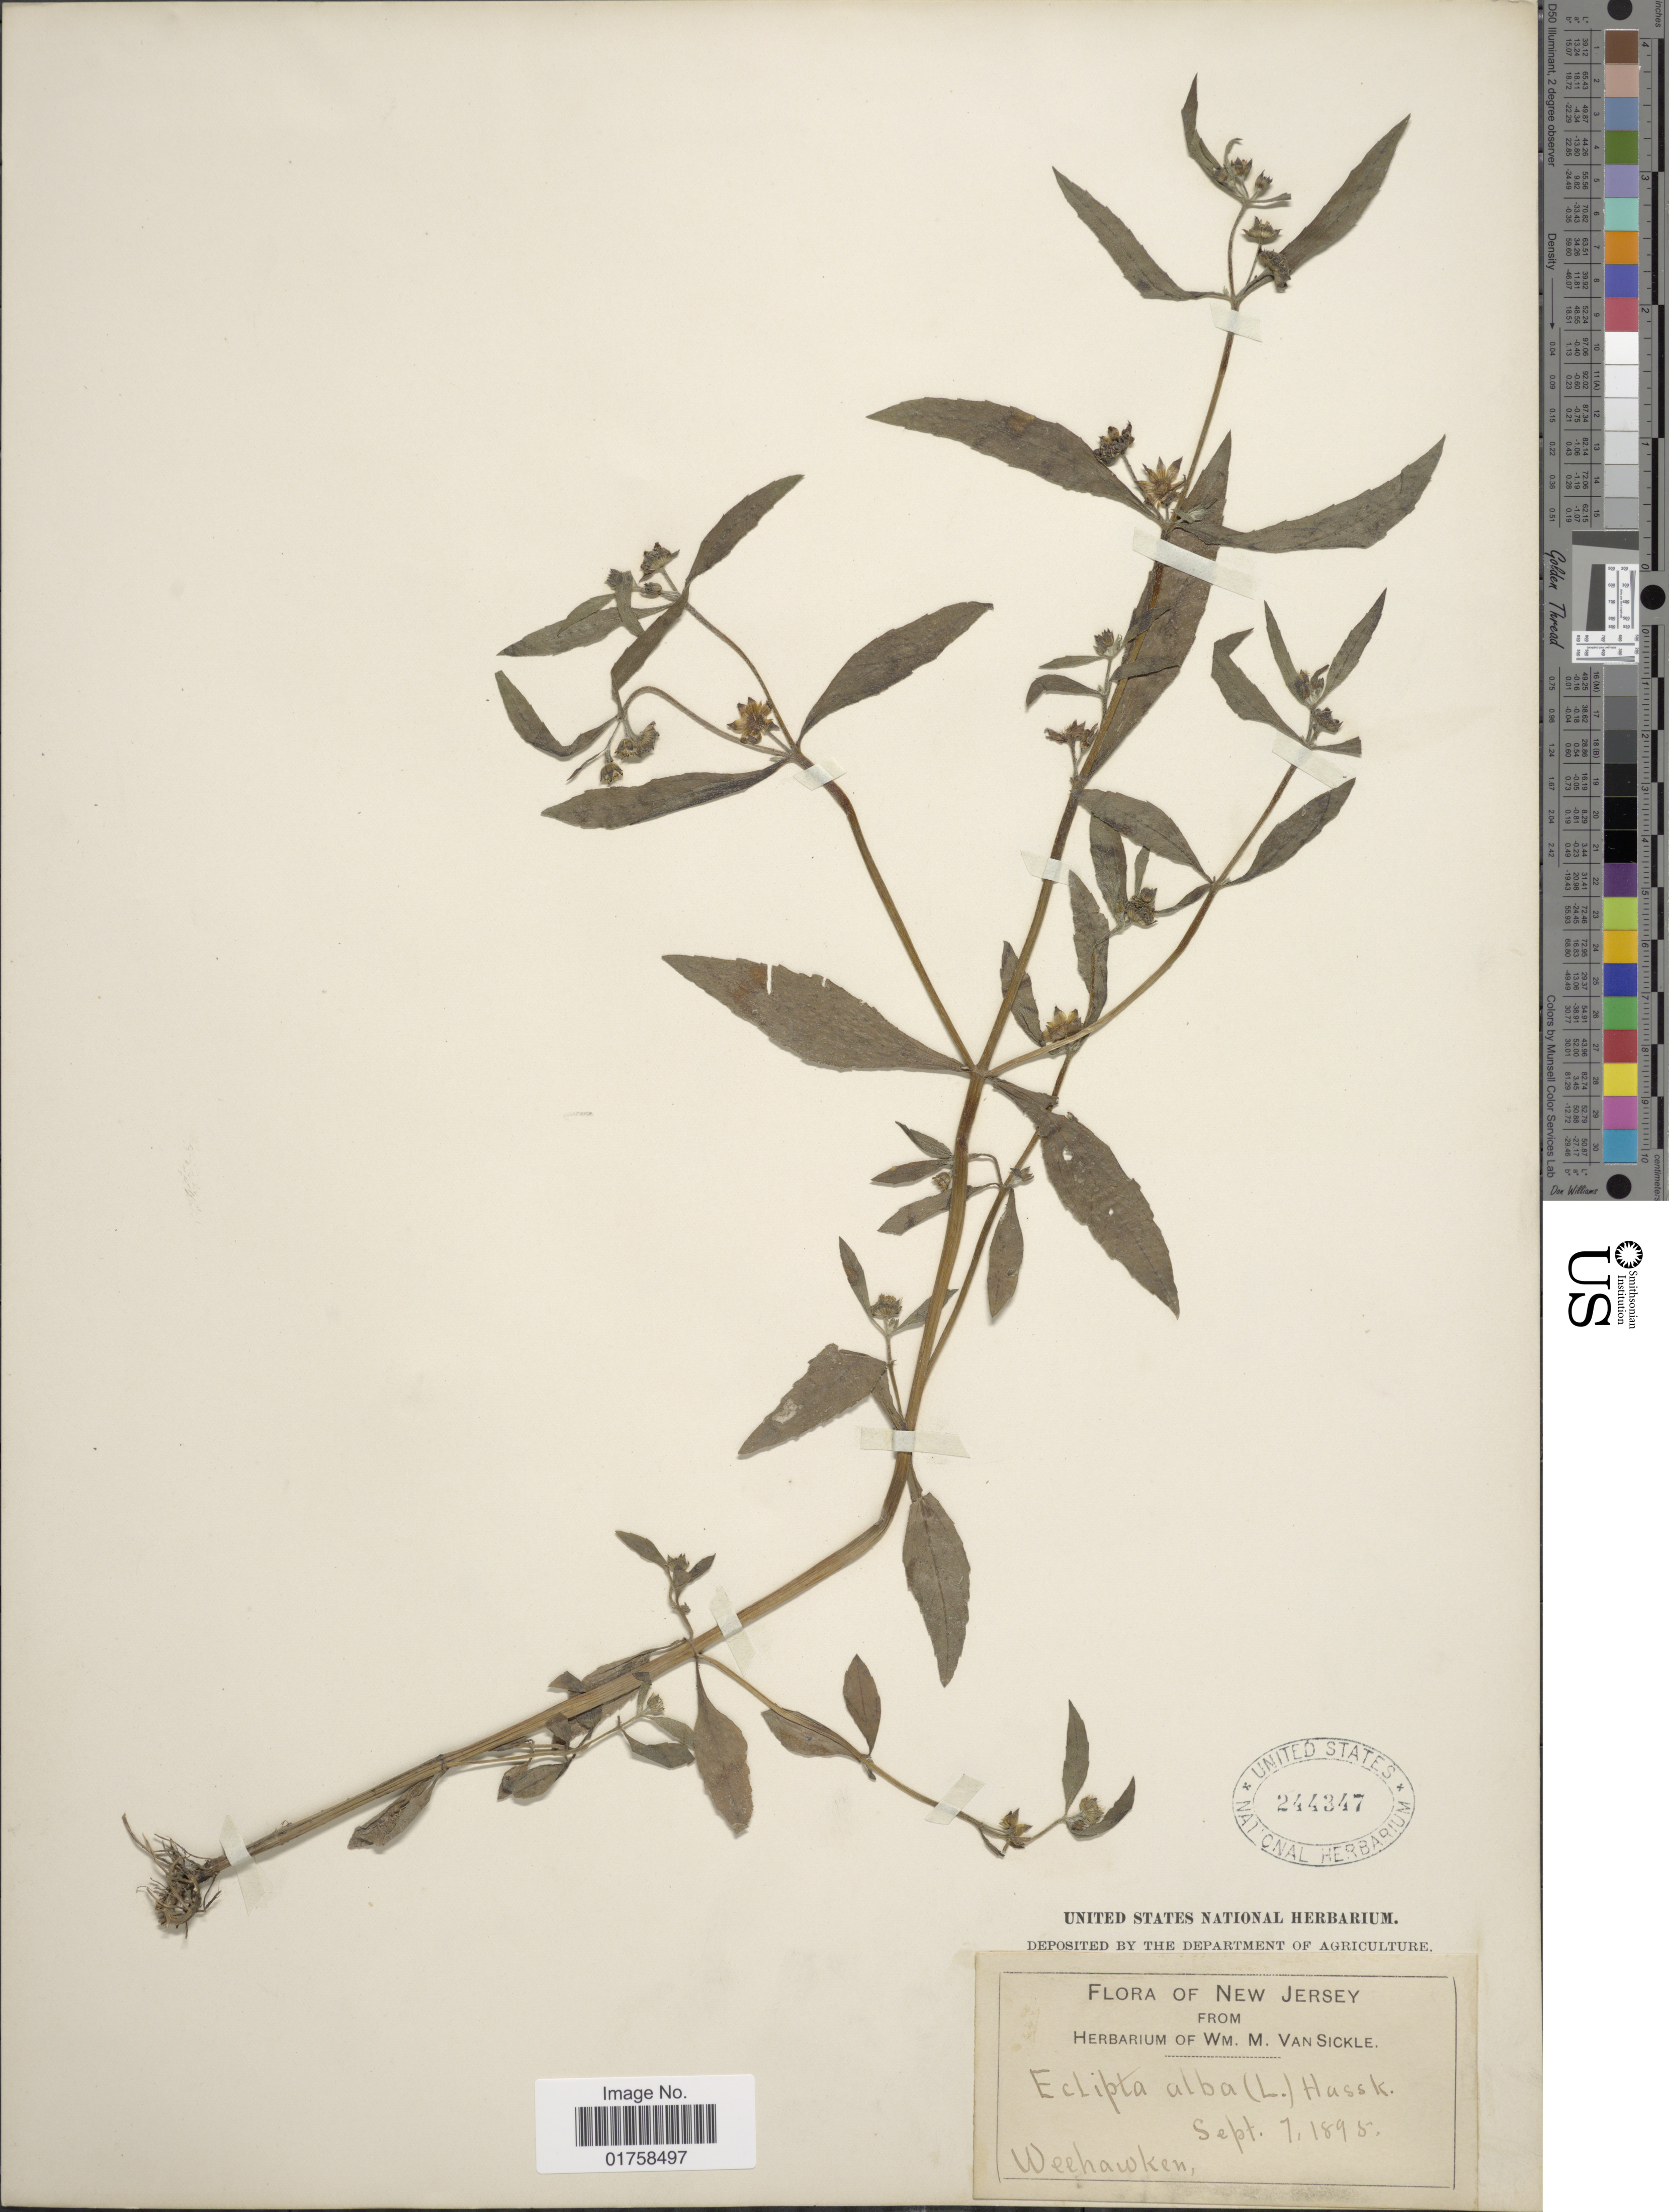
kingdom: Plantae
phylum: Tracheophyta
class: Magnoliopsida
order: Asterales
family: Asteraceae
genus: Eclipta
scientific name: Eclipta alba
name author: (L.) Hassk.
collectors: ex herb. Wm. M. Van Sickle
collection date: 1895-09-07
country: United States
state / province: New Jersey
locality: New Jersey. Weehawken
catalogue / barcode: US 244347